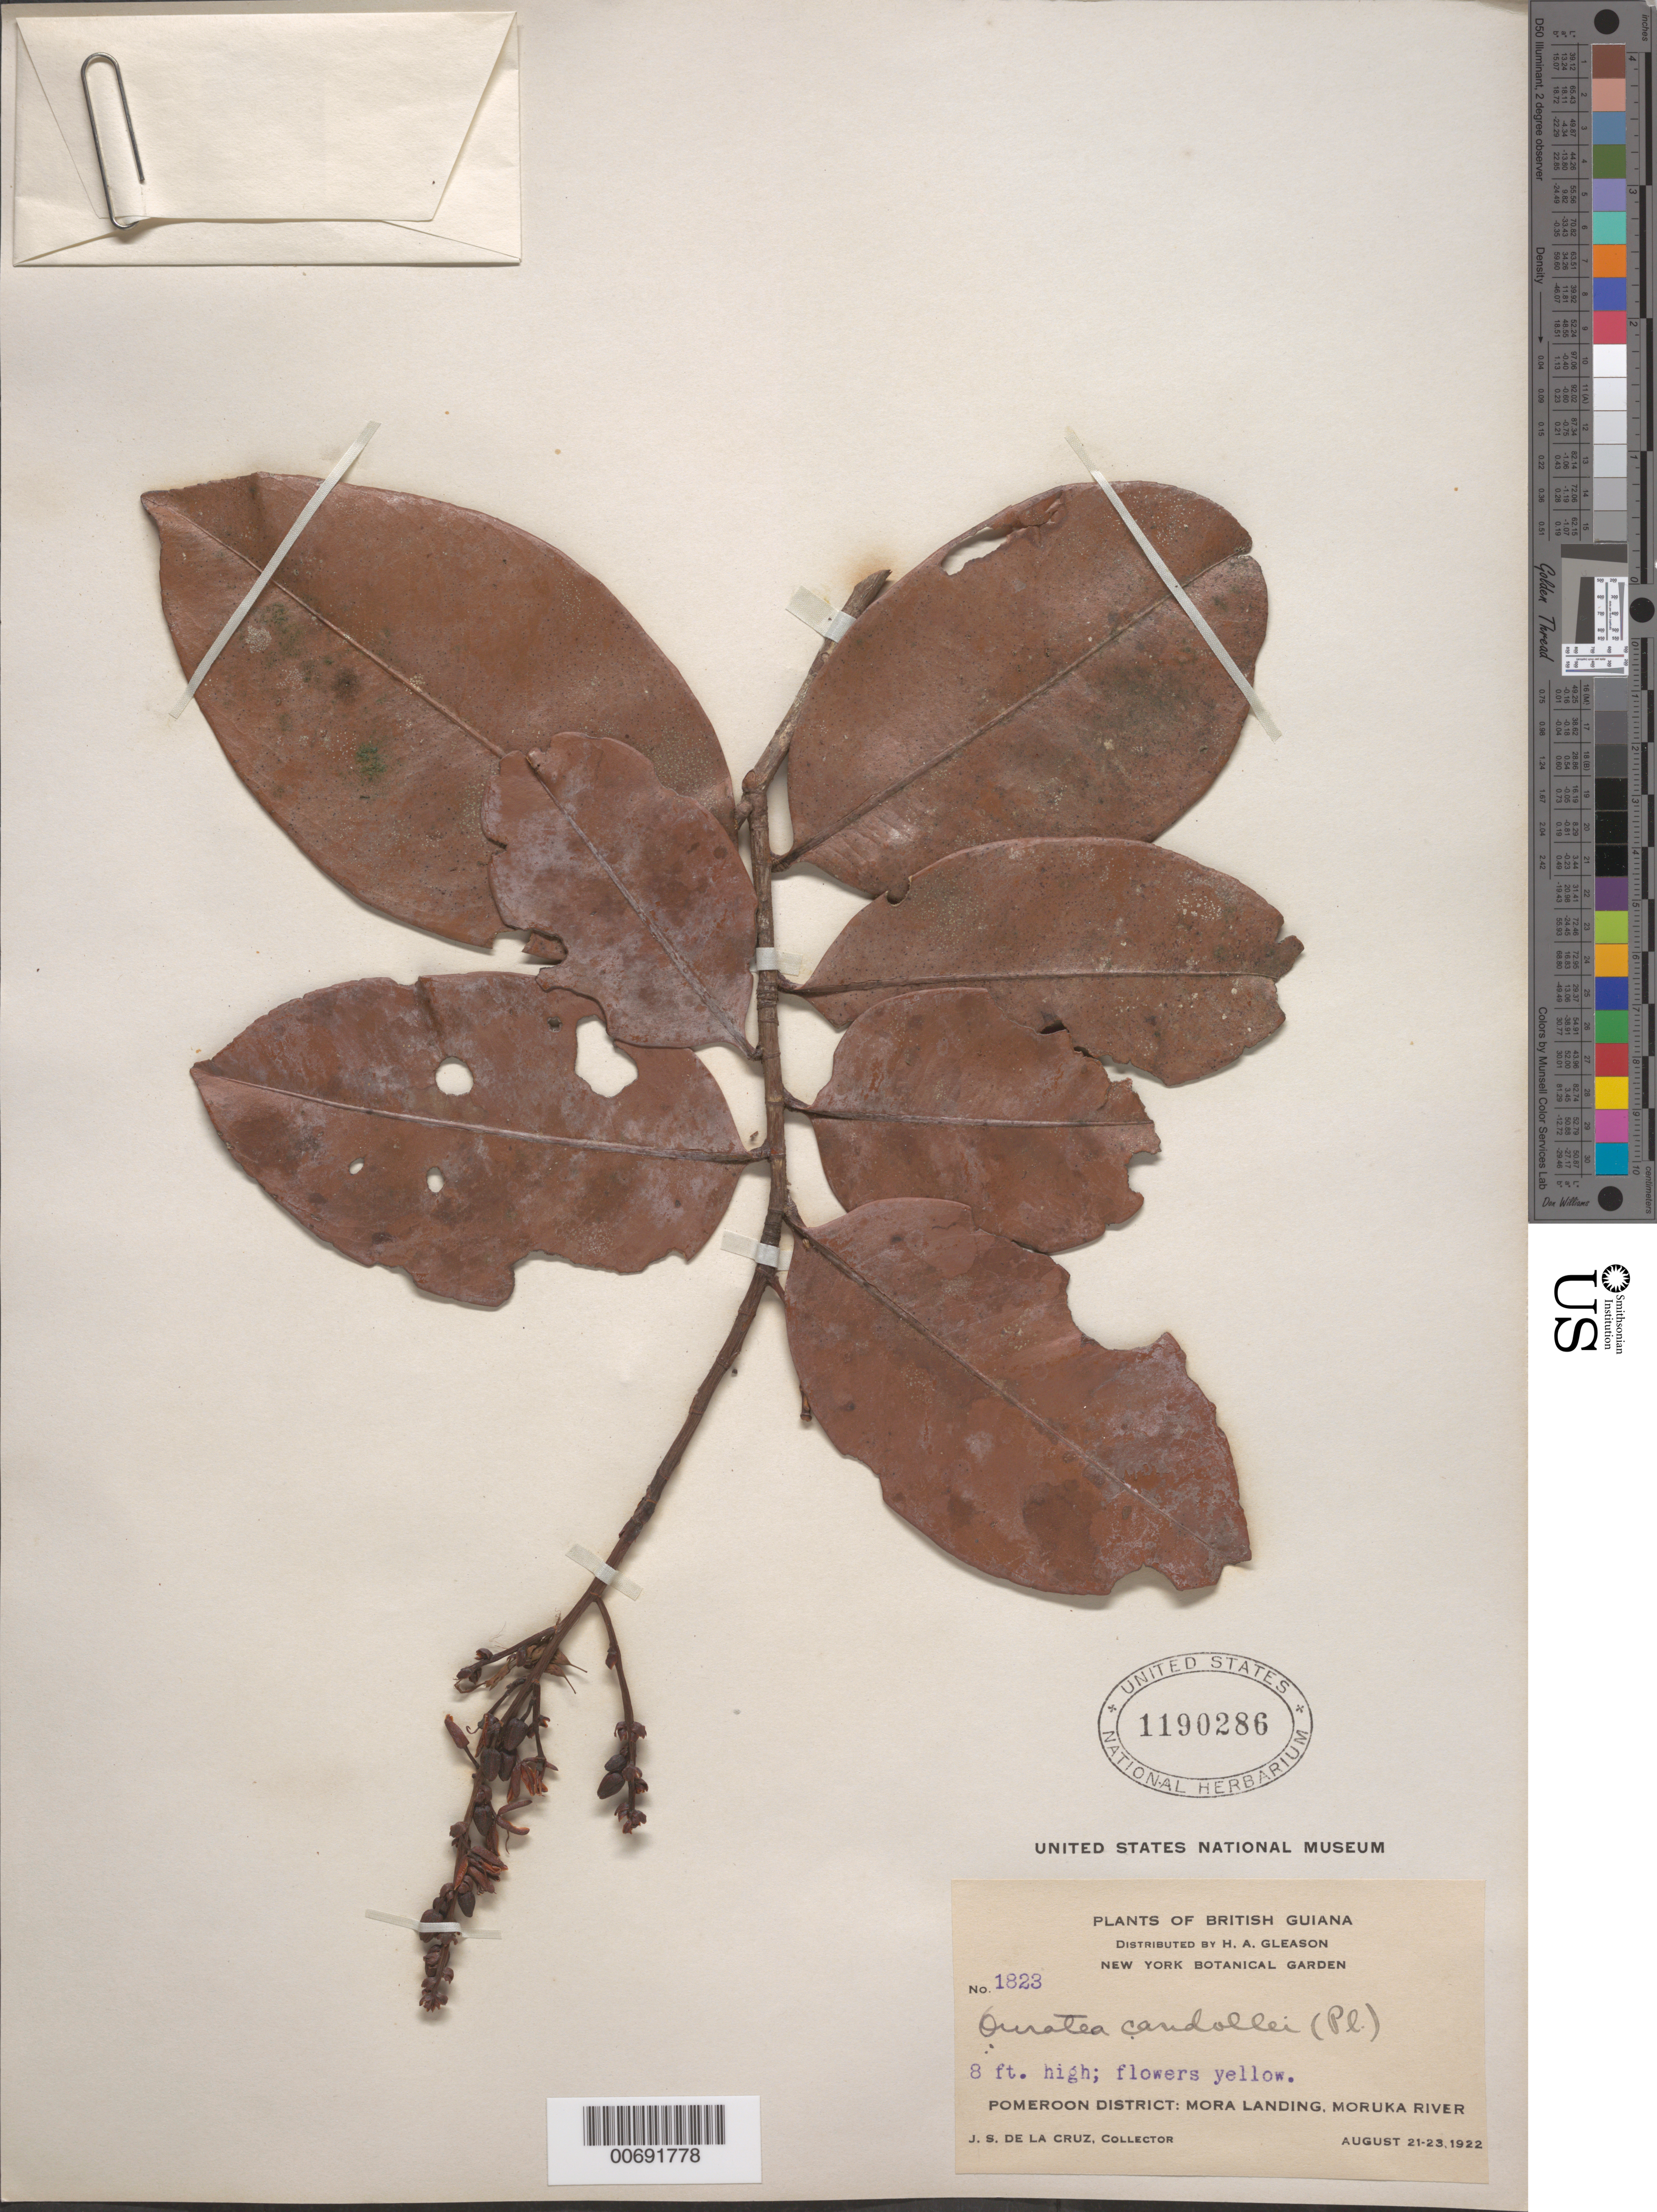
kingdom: Plantae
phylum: Tracheophyta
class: Magnoliopsida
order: Malpighiales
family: Ochnaceae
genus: Ouratea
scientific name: Ouratea candollei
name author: (Planch.) Tiegh.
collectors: J. S. de la Cruz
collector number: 1823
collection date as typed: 21-Aug-22 to 23-Aug-22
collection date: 1922-08-21/1922-08-23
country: Guyana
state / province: Barima-Waini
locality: Mora Landing, Moruka R., Pomeroon Dist.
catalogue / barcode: US 1190286